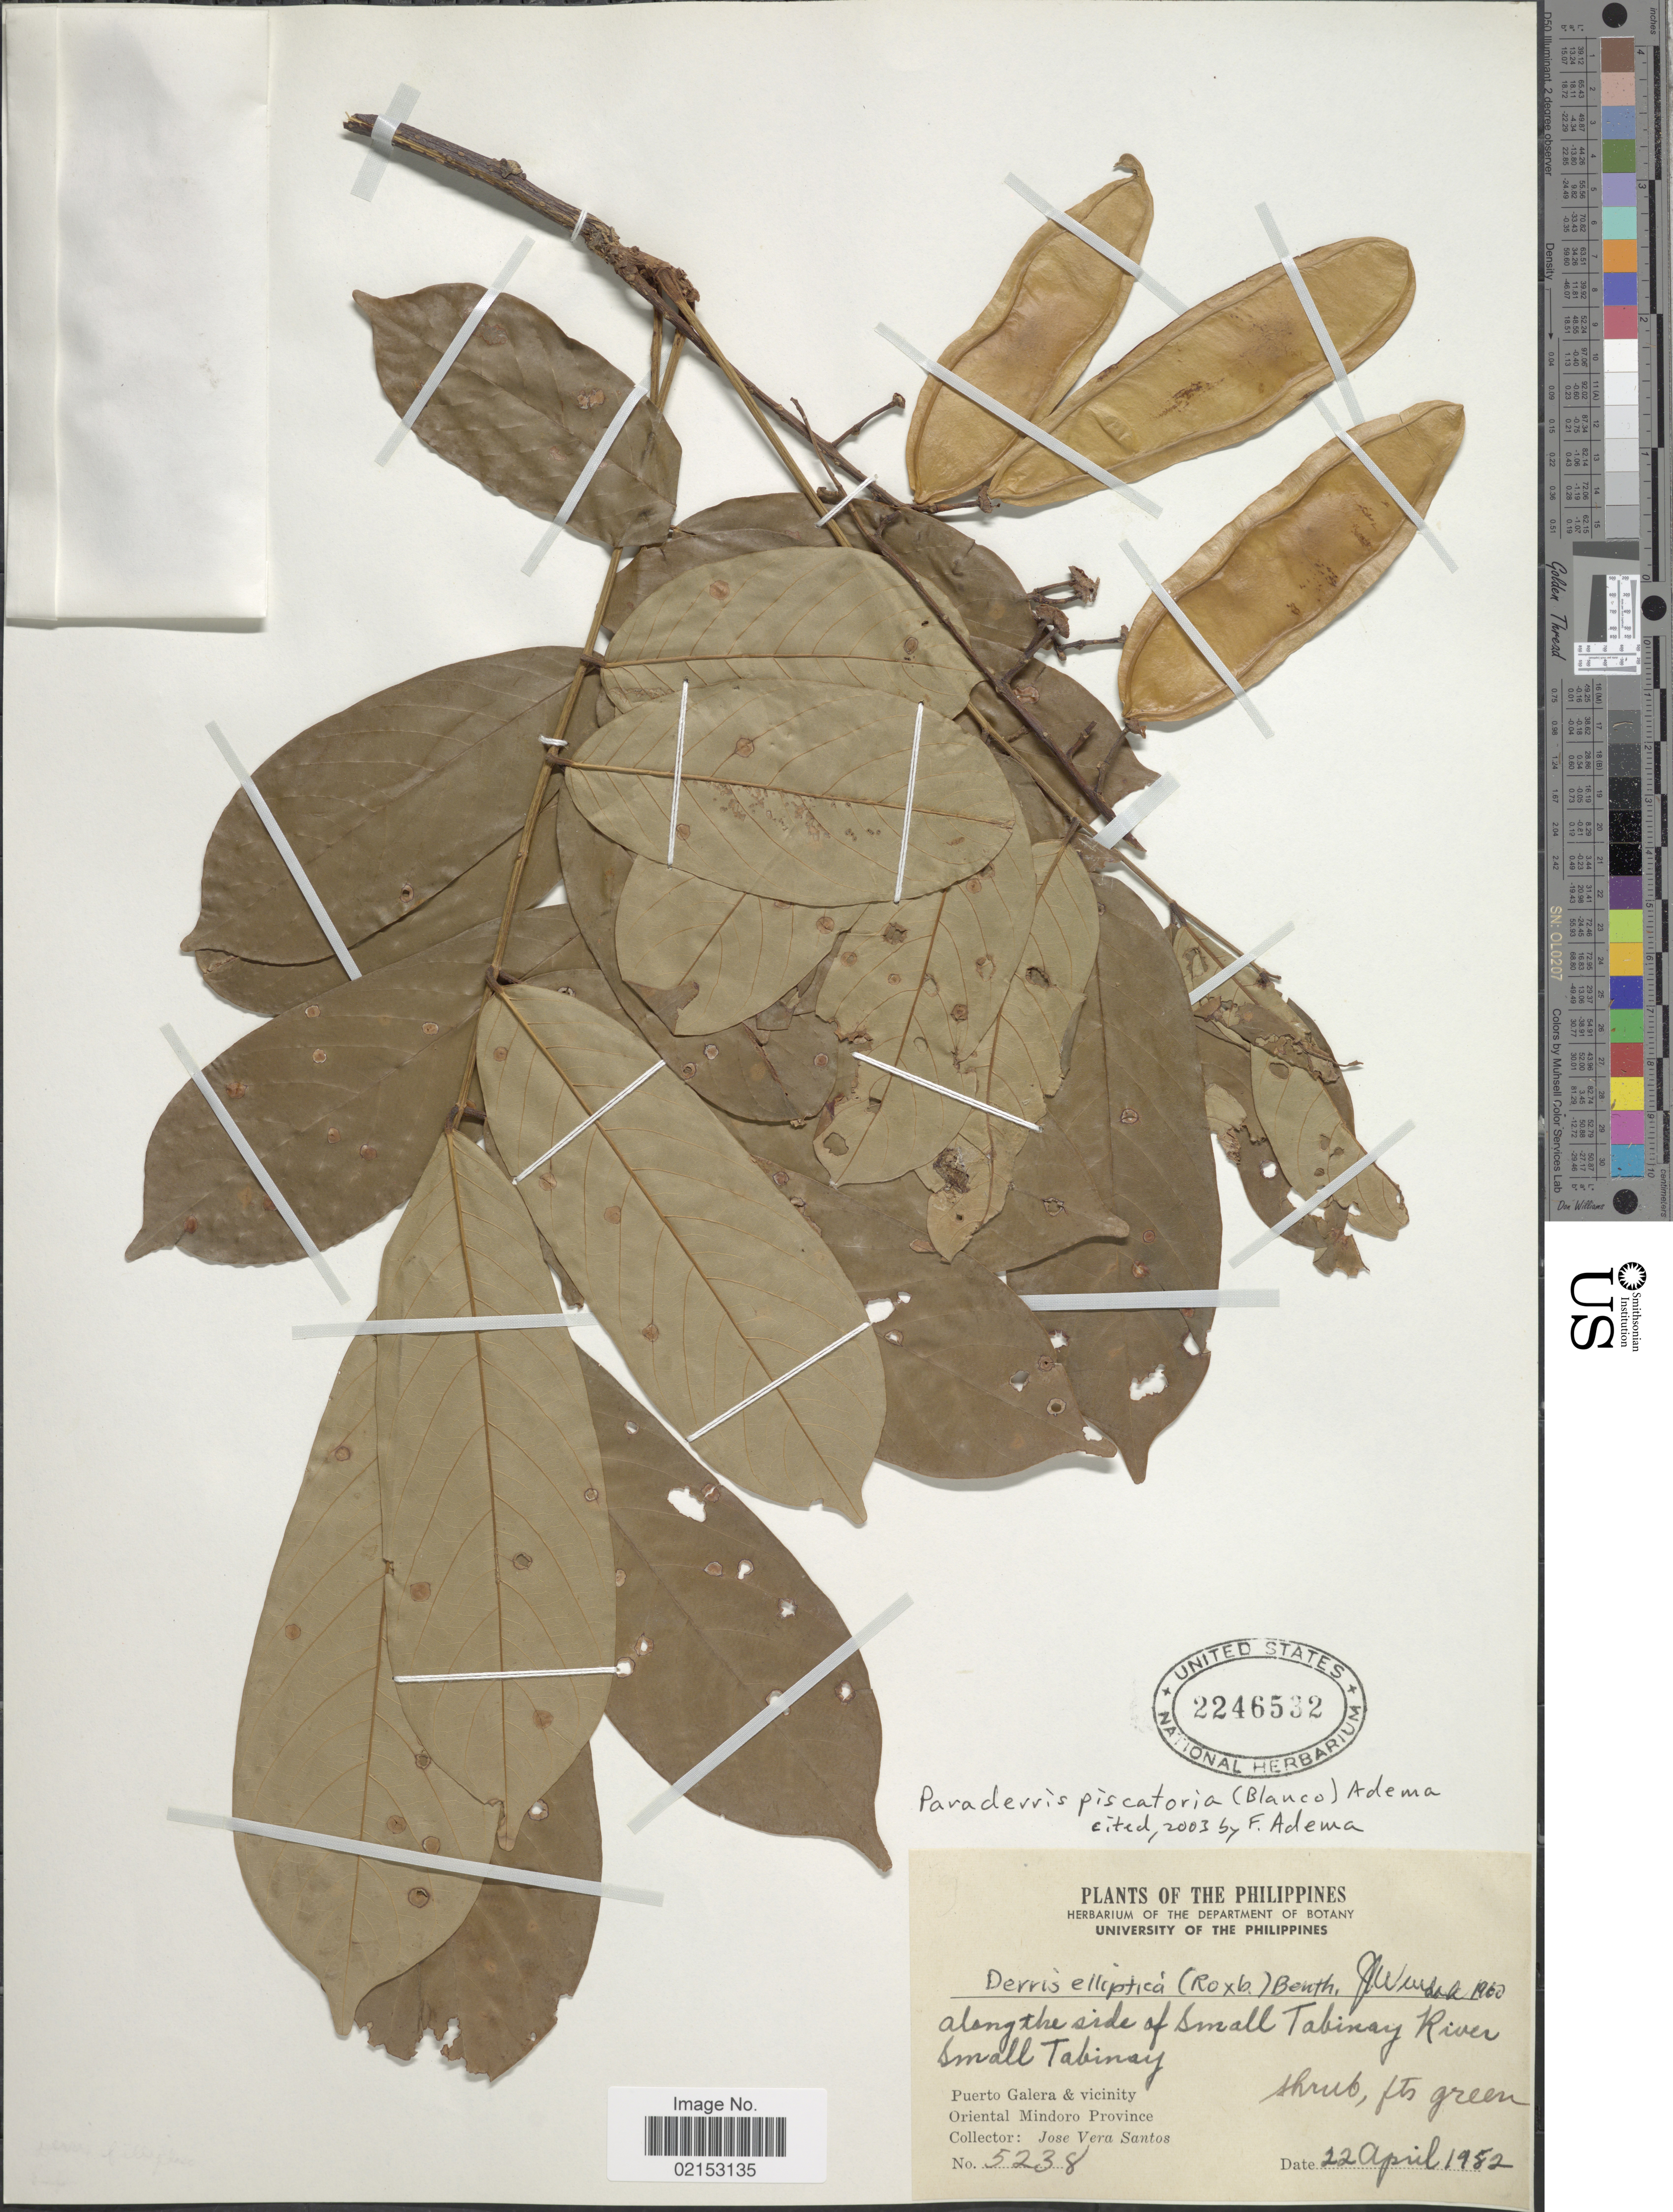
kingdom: Plantae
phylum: Tracheophyta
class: Magnoliopsida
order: Fabales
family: Fabaceae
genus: Derris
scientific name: Derris piscatoria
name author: (Blanco) Sirich. & Adema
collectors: J. Santos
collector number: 5238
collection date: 1985-04-22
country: Philippines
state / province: Mimaropa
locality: Along the side of Small Tabinay River, small Tabinay, Puerto Galera & vicinity, Oriental Mindoro Province.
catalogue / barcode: US 2246532